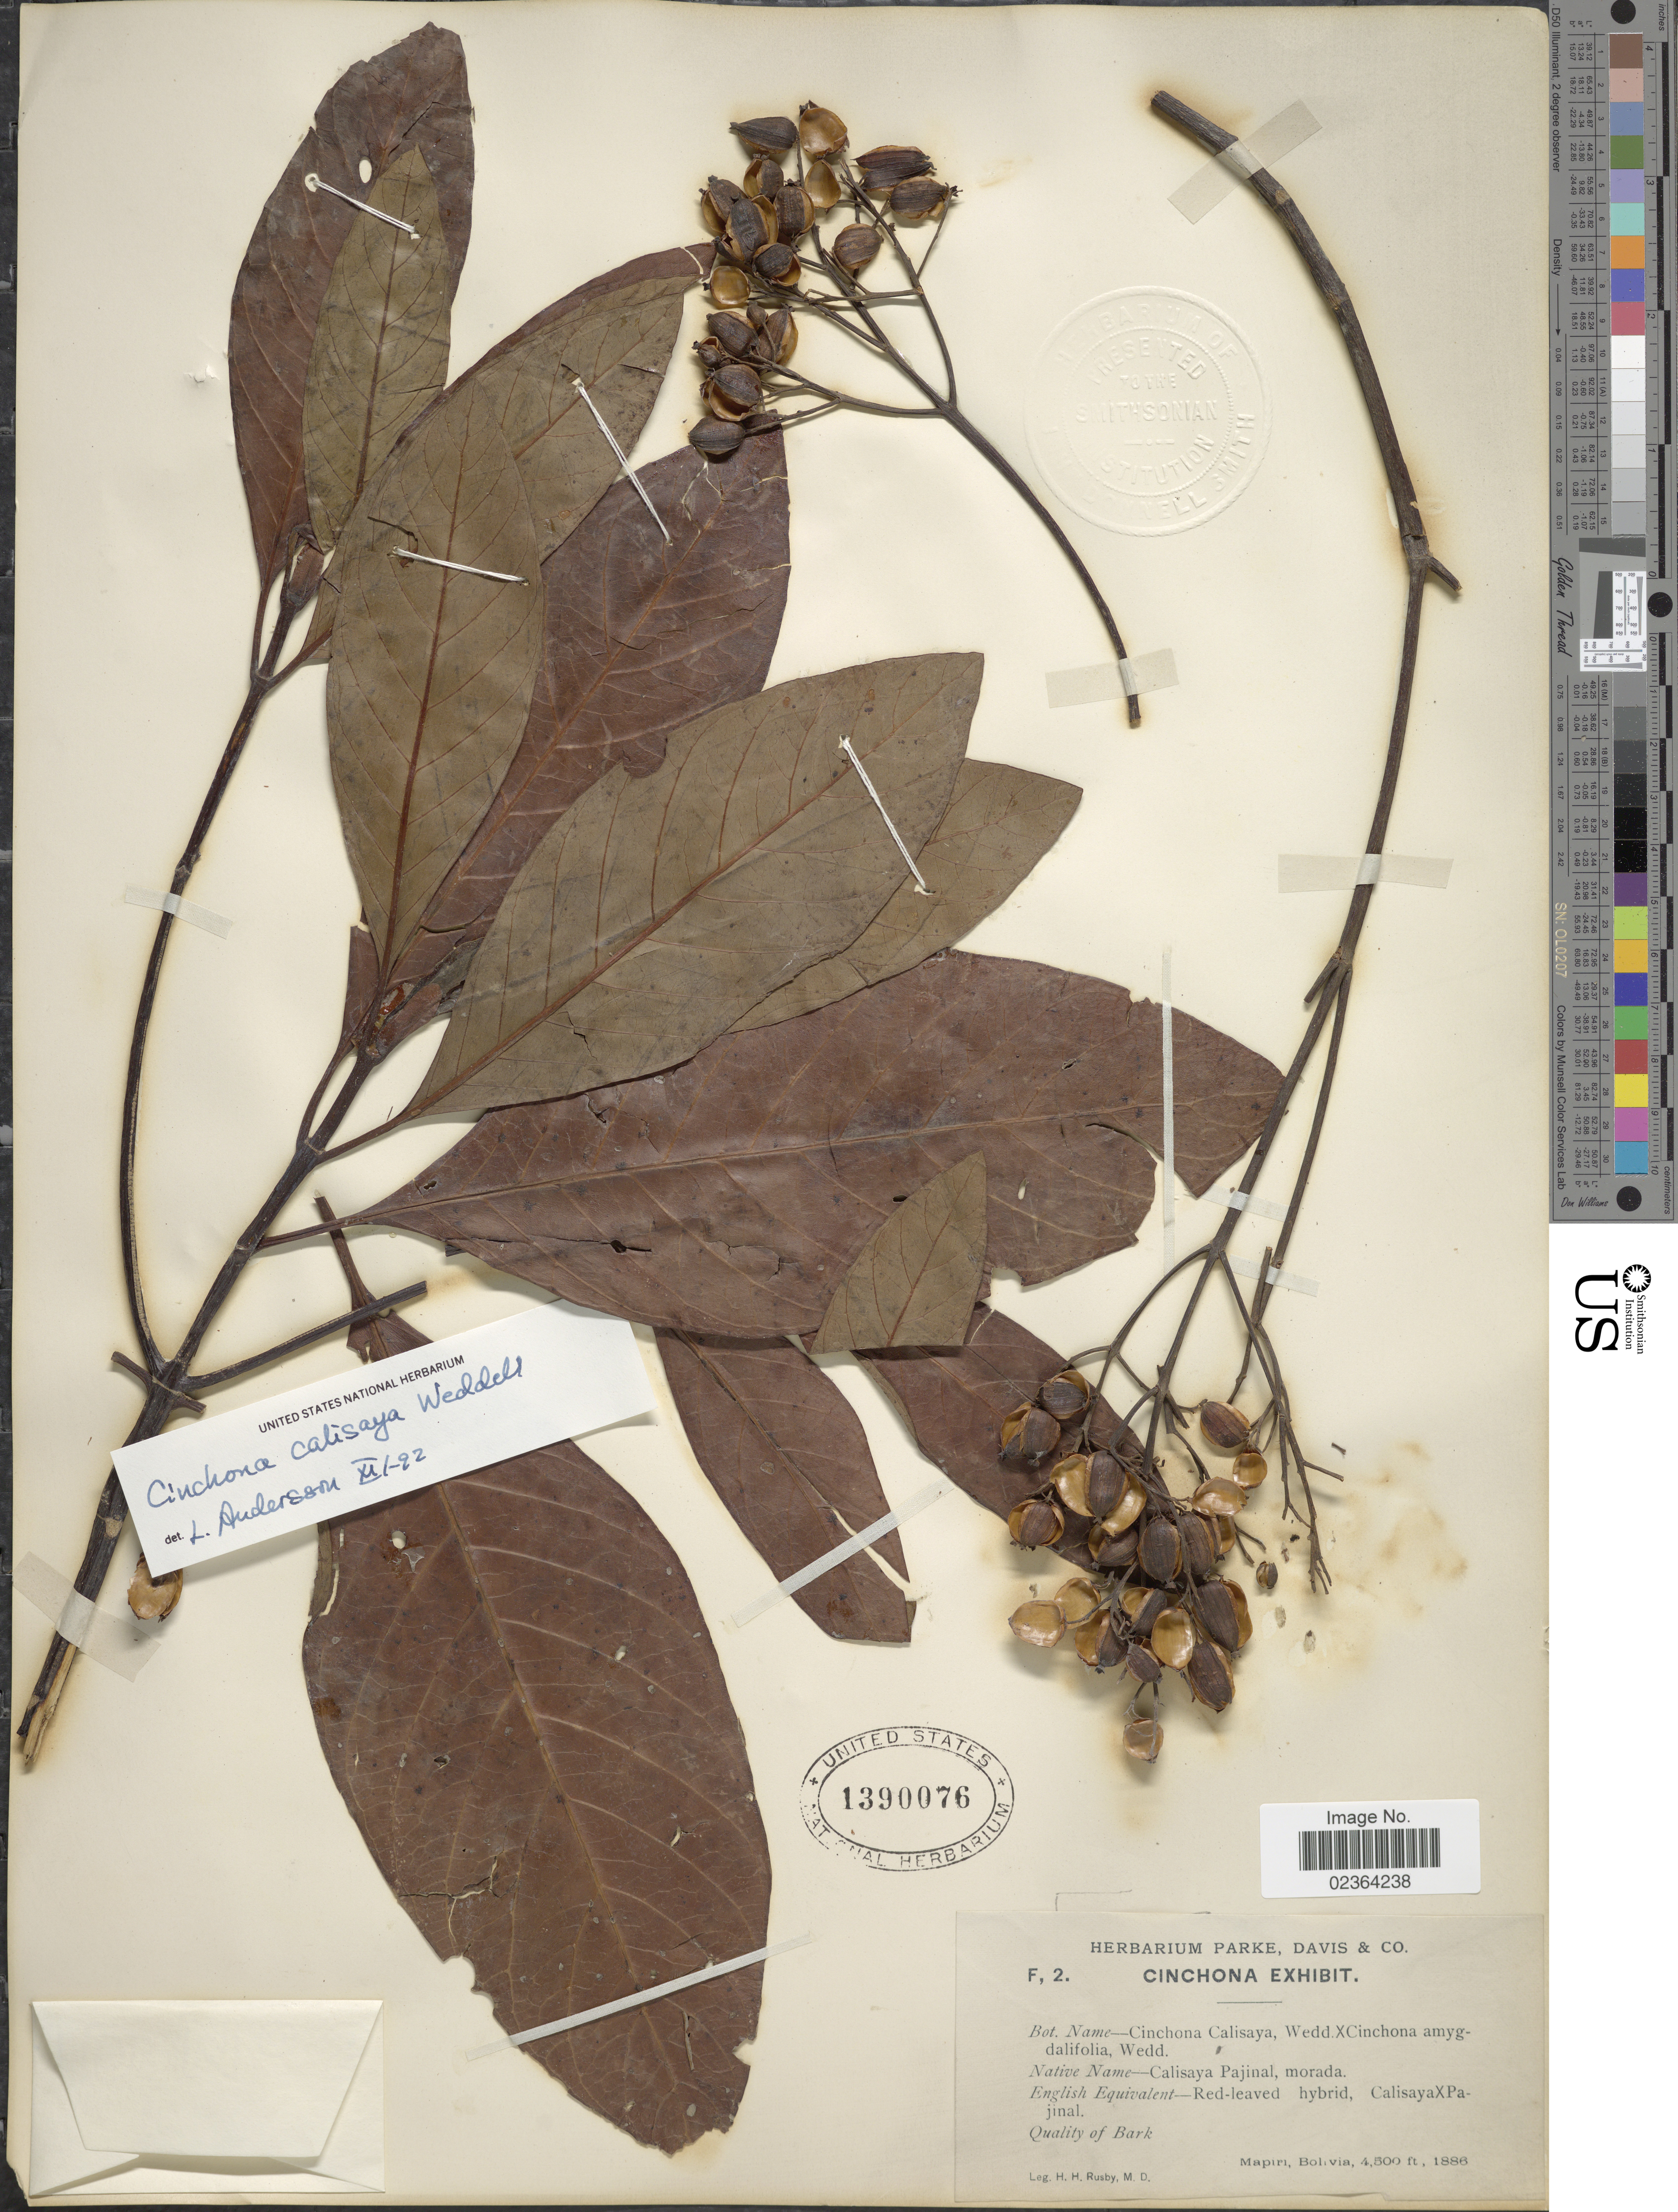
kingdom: Plantae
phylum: Tracheophyta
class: Magnoliopsida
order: Gentianales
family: Rubiaceae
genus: Cinchona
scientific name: Cinchona calisaya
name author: Wedd.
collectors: H. H. Rusby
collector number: F, 2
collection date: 1886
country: Bolivia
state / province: La Páz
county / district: Larecaja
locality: Mapiri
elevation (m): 1372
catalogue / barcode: US 1390076